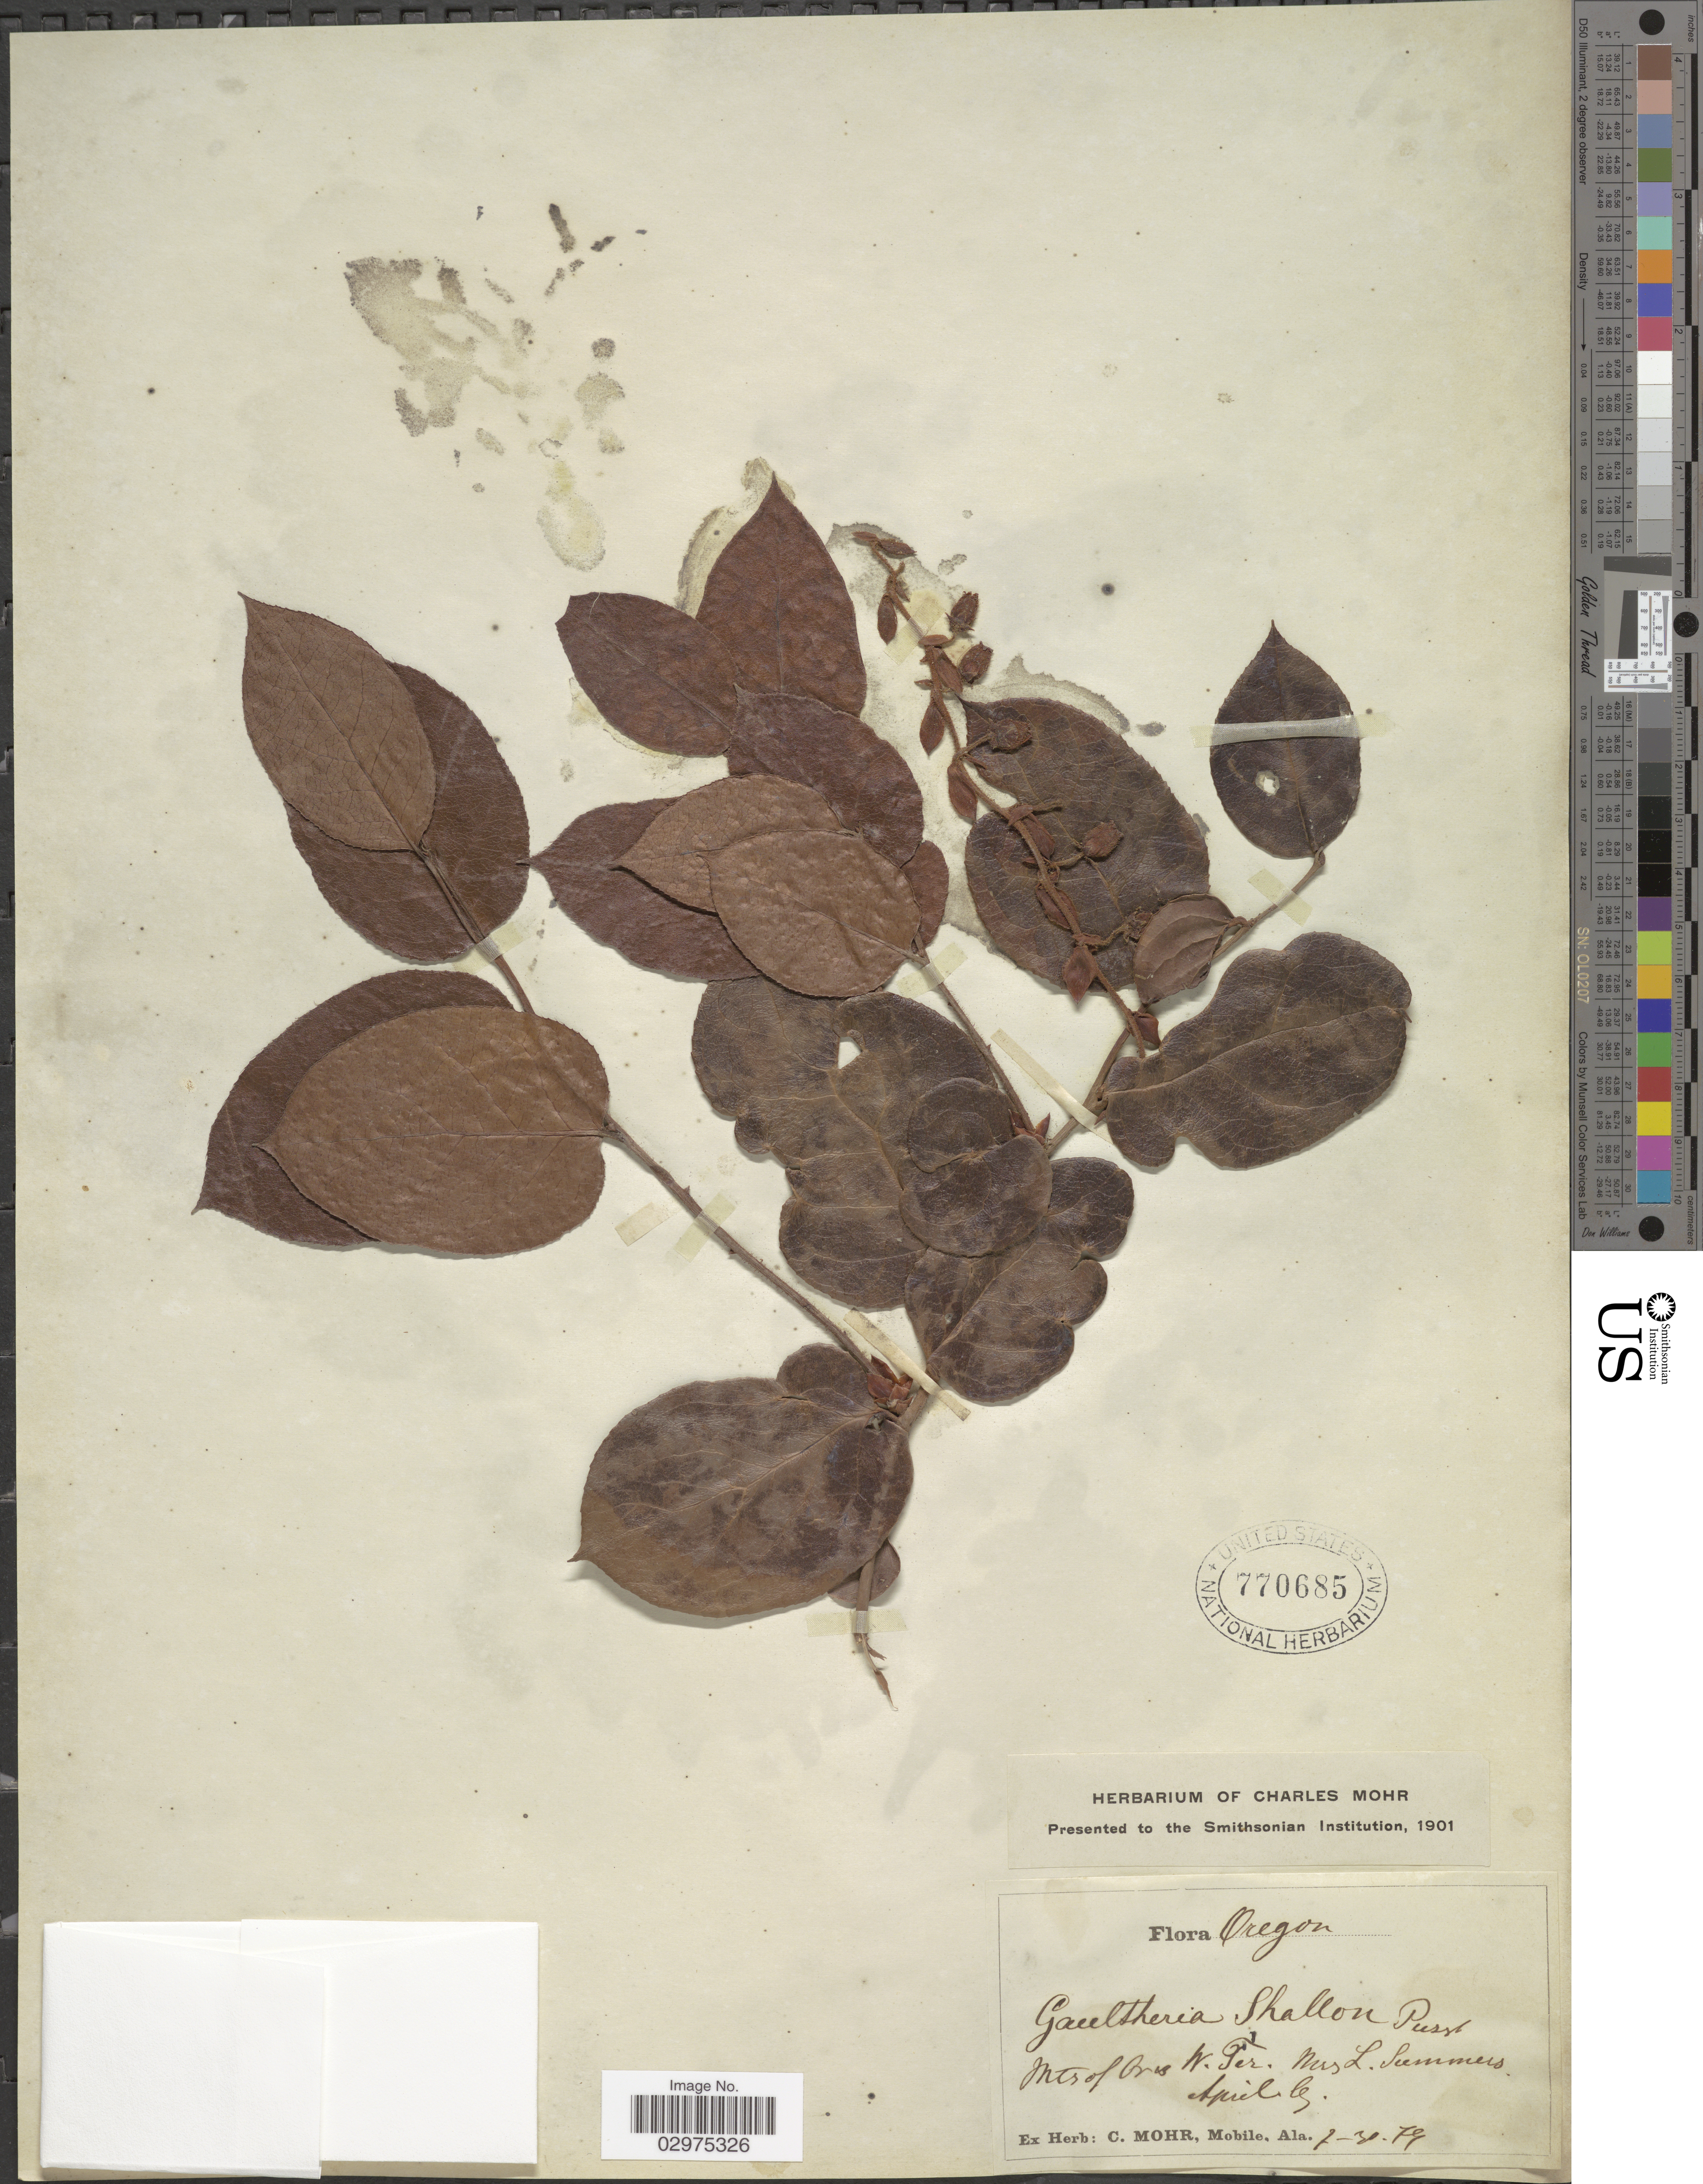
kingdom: Plantae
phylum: Tracheophyta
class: Magnoliopsida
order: Ericales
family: Ericaceae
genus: Gaultheria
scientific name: Gaultheria shallon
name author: Pursh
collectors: L. Summers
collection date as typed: Transcribed d/m/y: 30/7/79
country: United States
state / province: Oregon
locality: Mts of Ore. W. Ter.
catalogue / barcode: US 770685